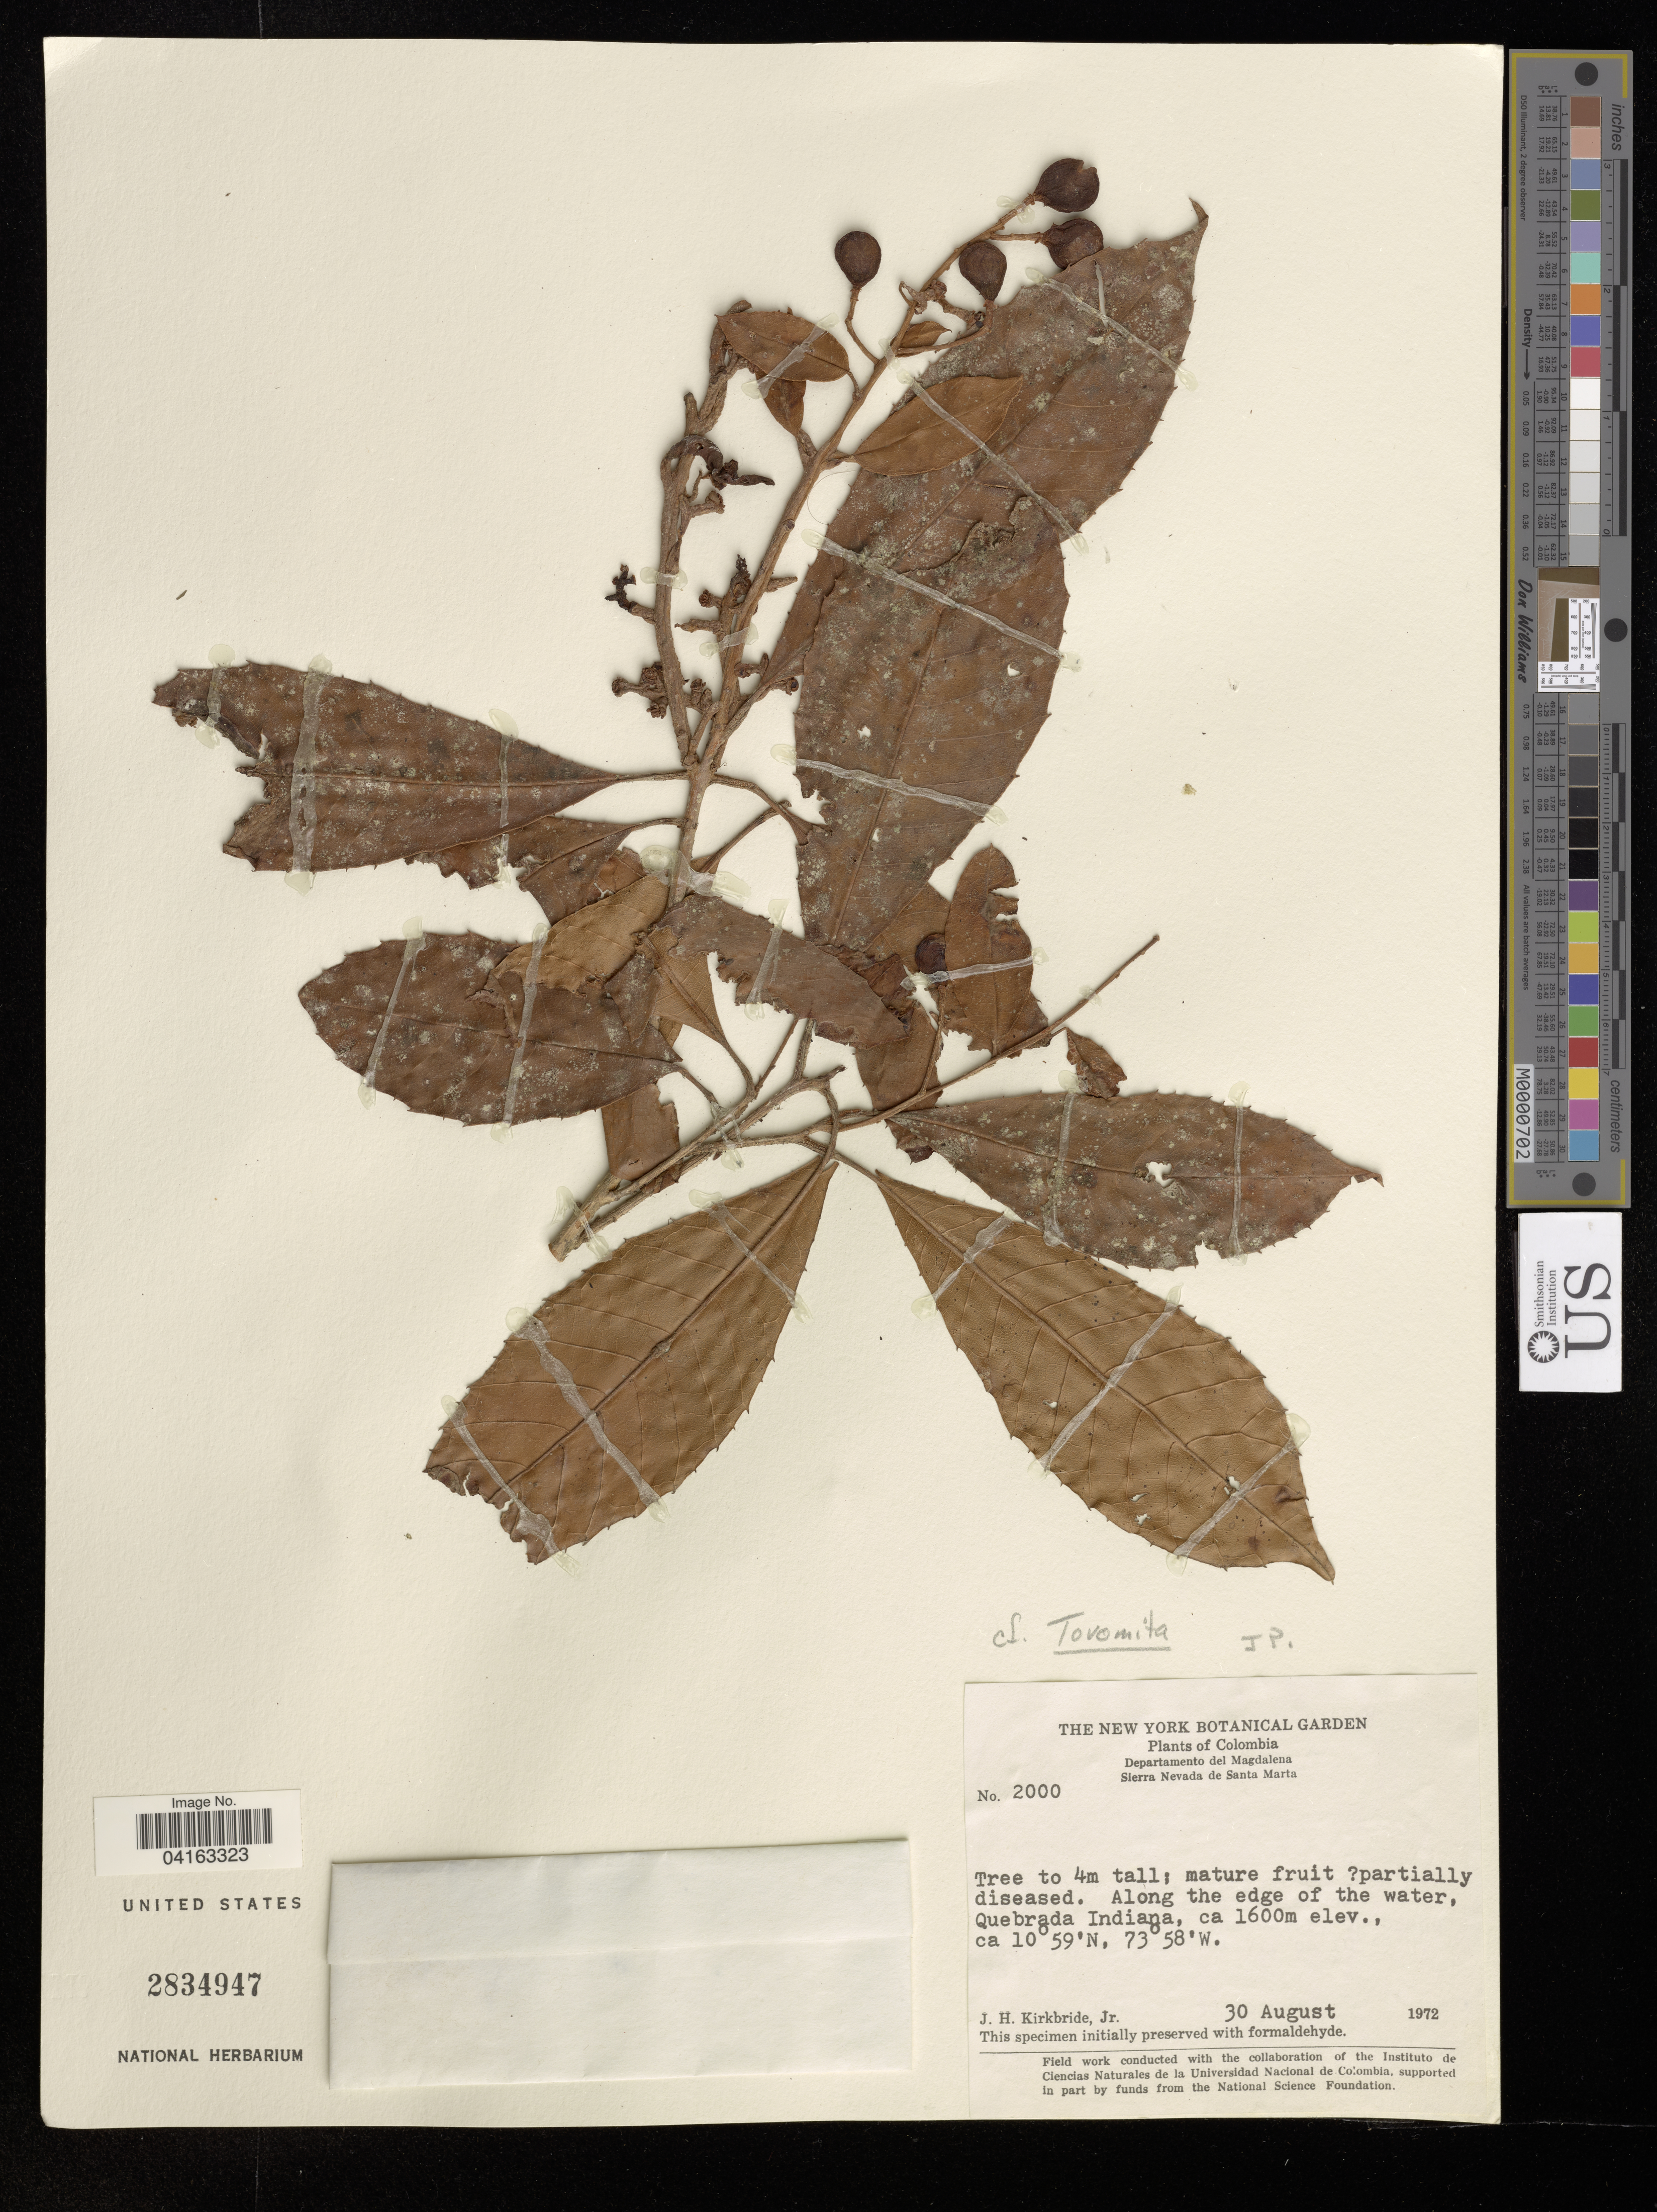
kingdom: Plantae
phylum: Tracheophyta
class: Magnoliopsida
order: Malpighiales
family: Clusiaceae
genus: Tovomita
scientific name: Tovomita sp.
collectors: J. H. Kirkbride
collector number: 2000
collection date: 1972-08-30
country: Colombia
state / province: Magdalena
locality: Departamento del Magdalena. Sierra Nevada de Santa Marta.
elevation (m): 1600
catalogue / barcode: US 2834947